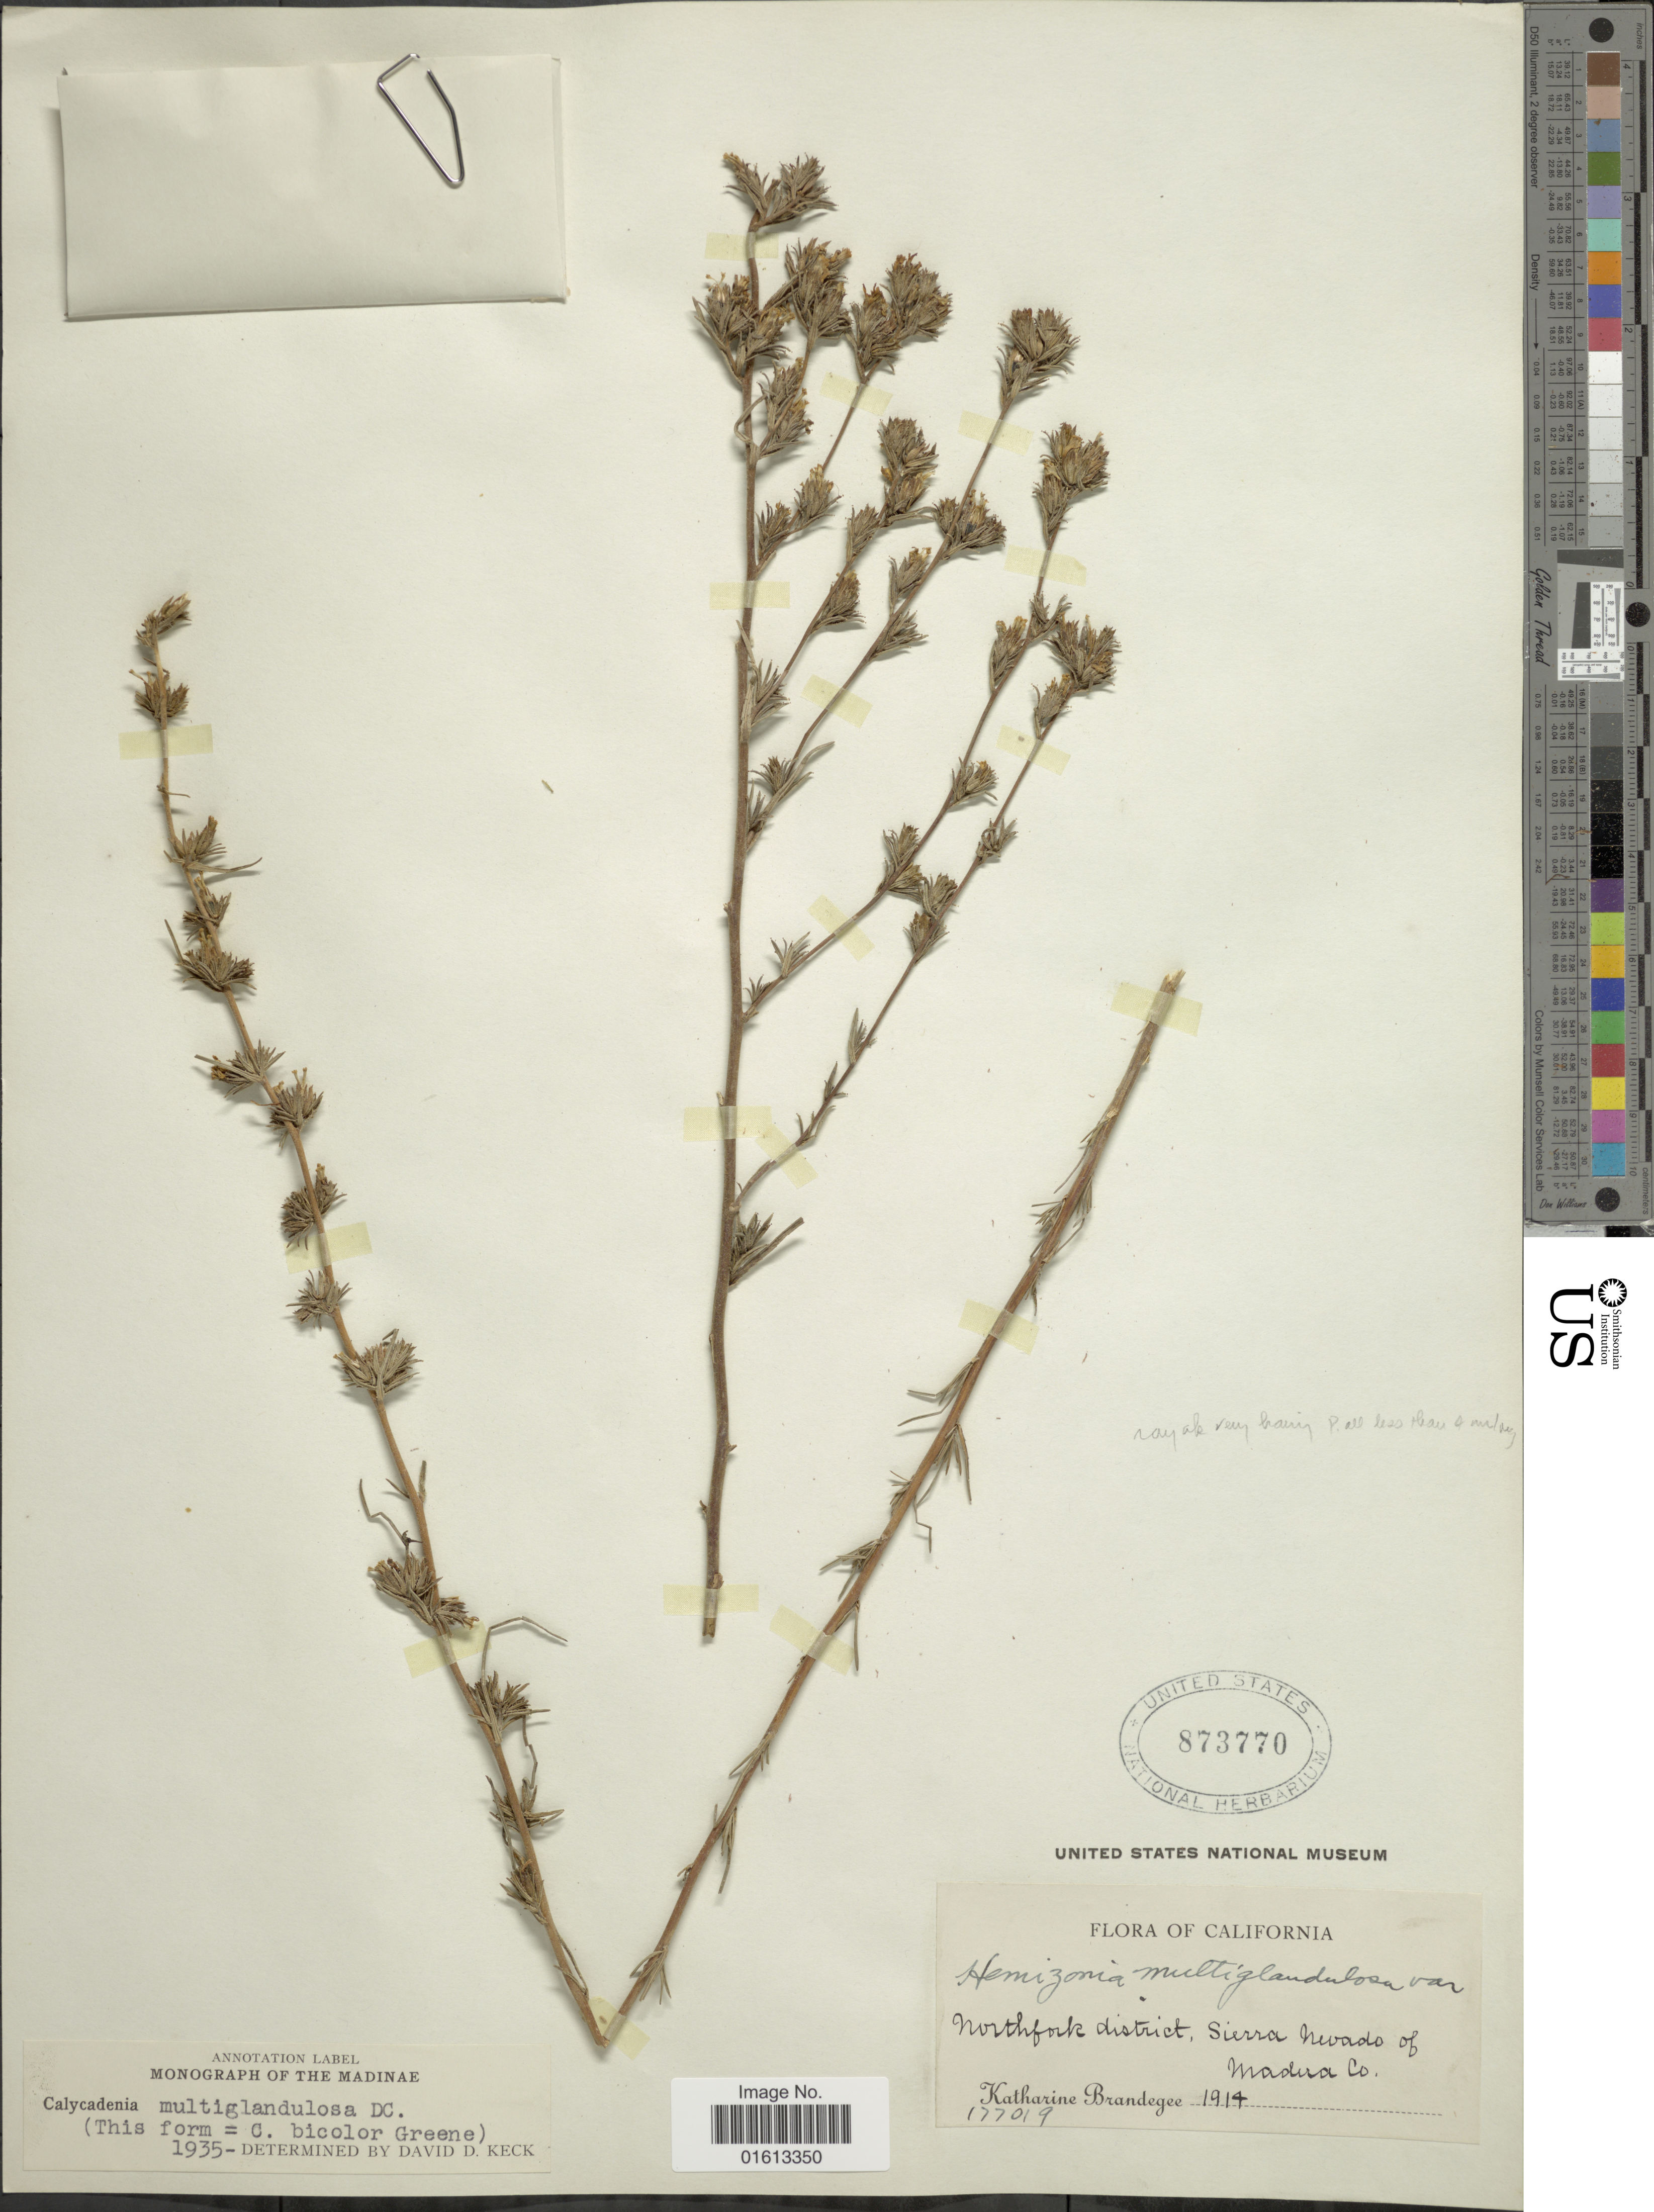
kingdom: Plantae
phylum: Tracheophyta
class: Magnoliopsida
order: Asterales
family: Asteraceae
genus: Calycadenia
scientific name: Calycadenia multiglandulosa subsp. bicolor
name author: (Greene) D.D. Keck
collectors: M. K. Brandegee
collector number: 177019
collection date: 1914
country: United States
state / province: California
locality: Northfork District, Sierra Nevado of Madura Co.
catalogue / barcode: US 873770